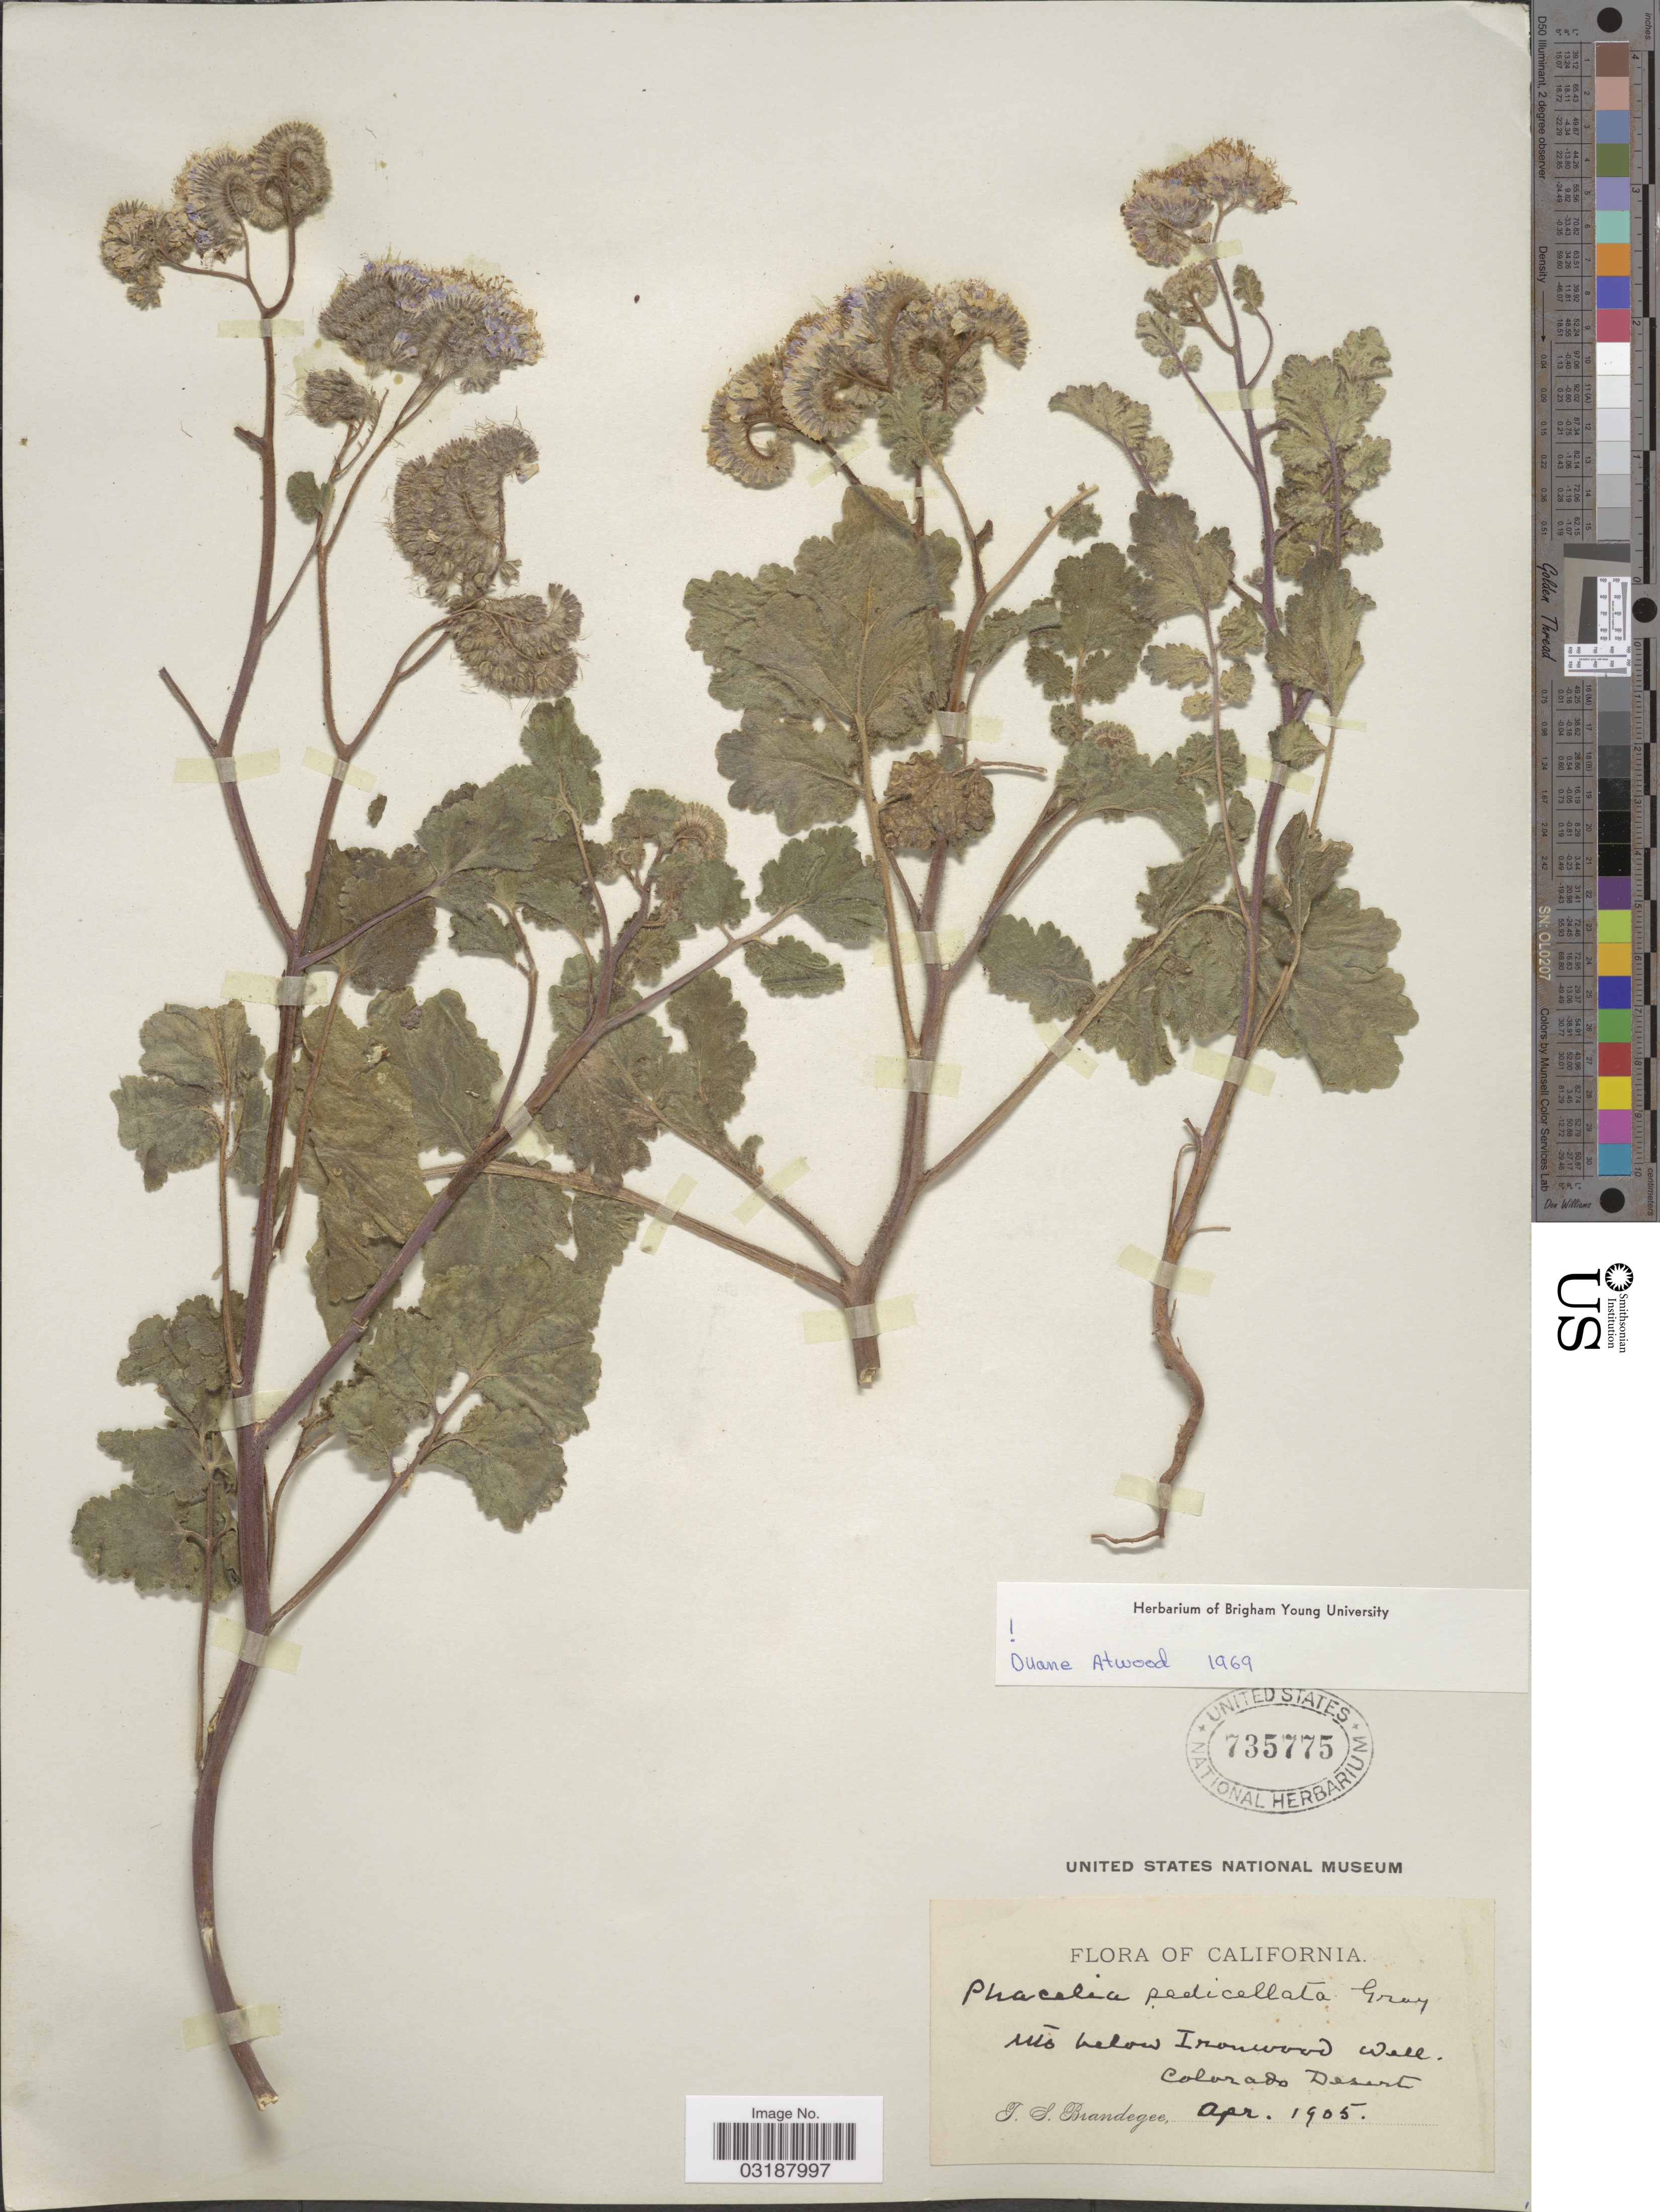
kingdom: Plantae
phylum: Tracheophyta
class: Magnoliopsida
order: Boraginales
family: Hydrophyllaceae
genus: Phacelia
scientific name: Phacelia pedicellata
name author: A. Gray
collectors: T. S. Brandegee (herbarium)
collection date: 1905-04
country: United States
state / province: California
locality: Colorado Desert.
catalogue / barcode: US 735775